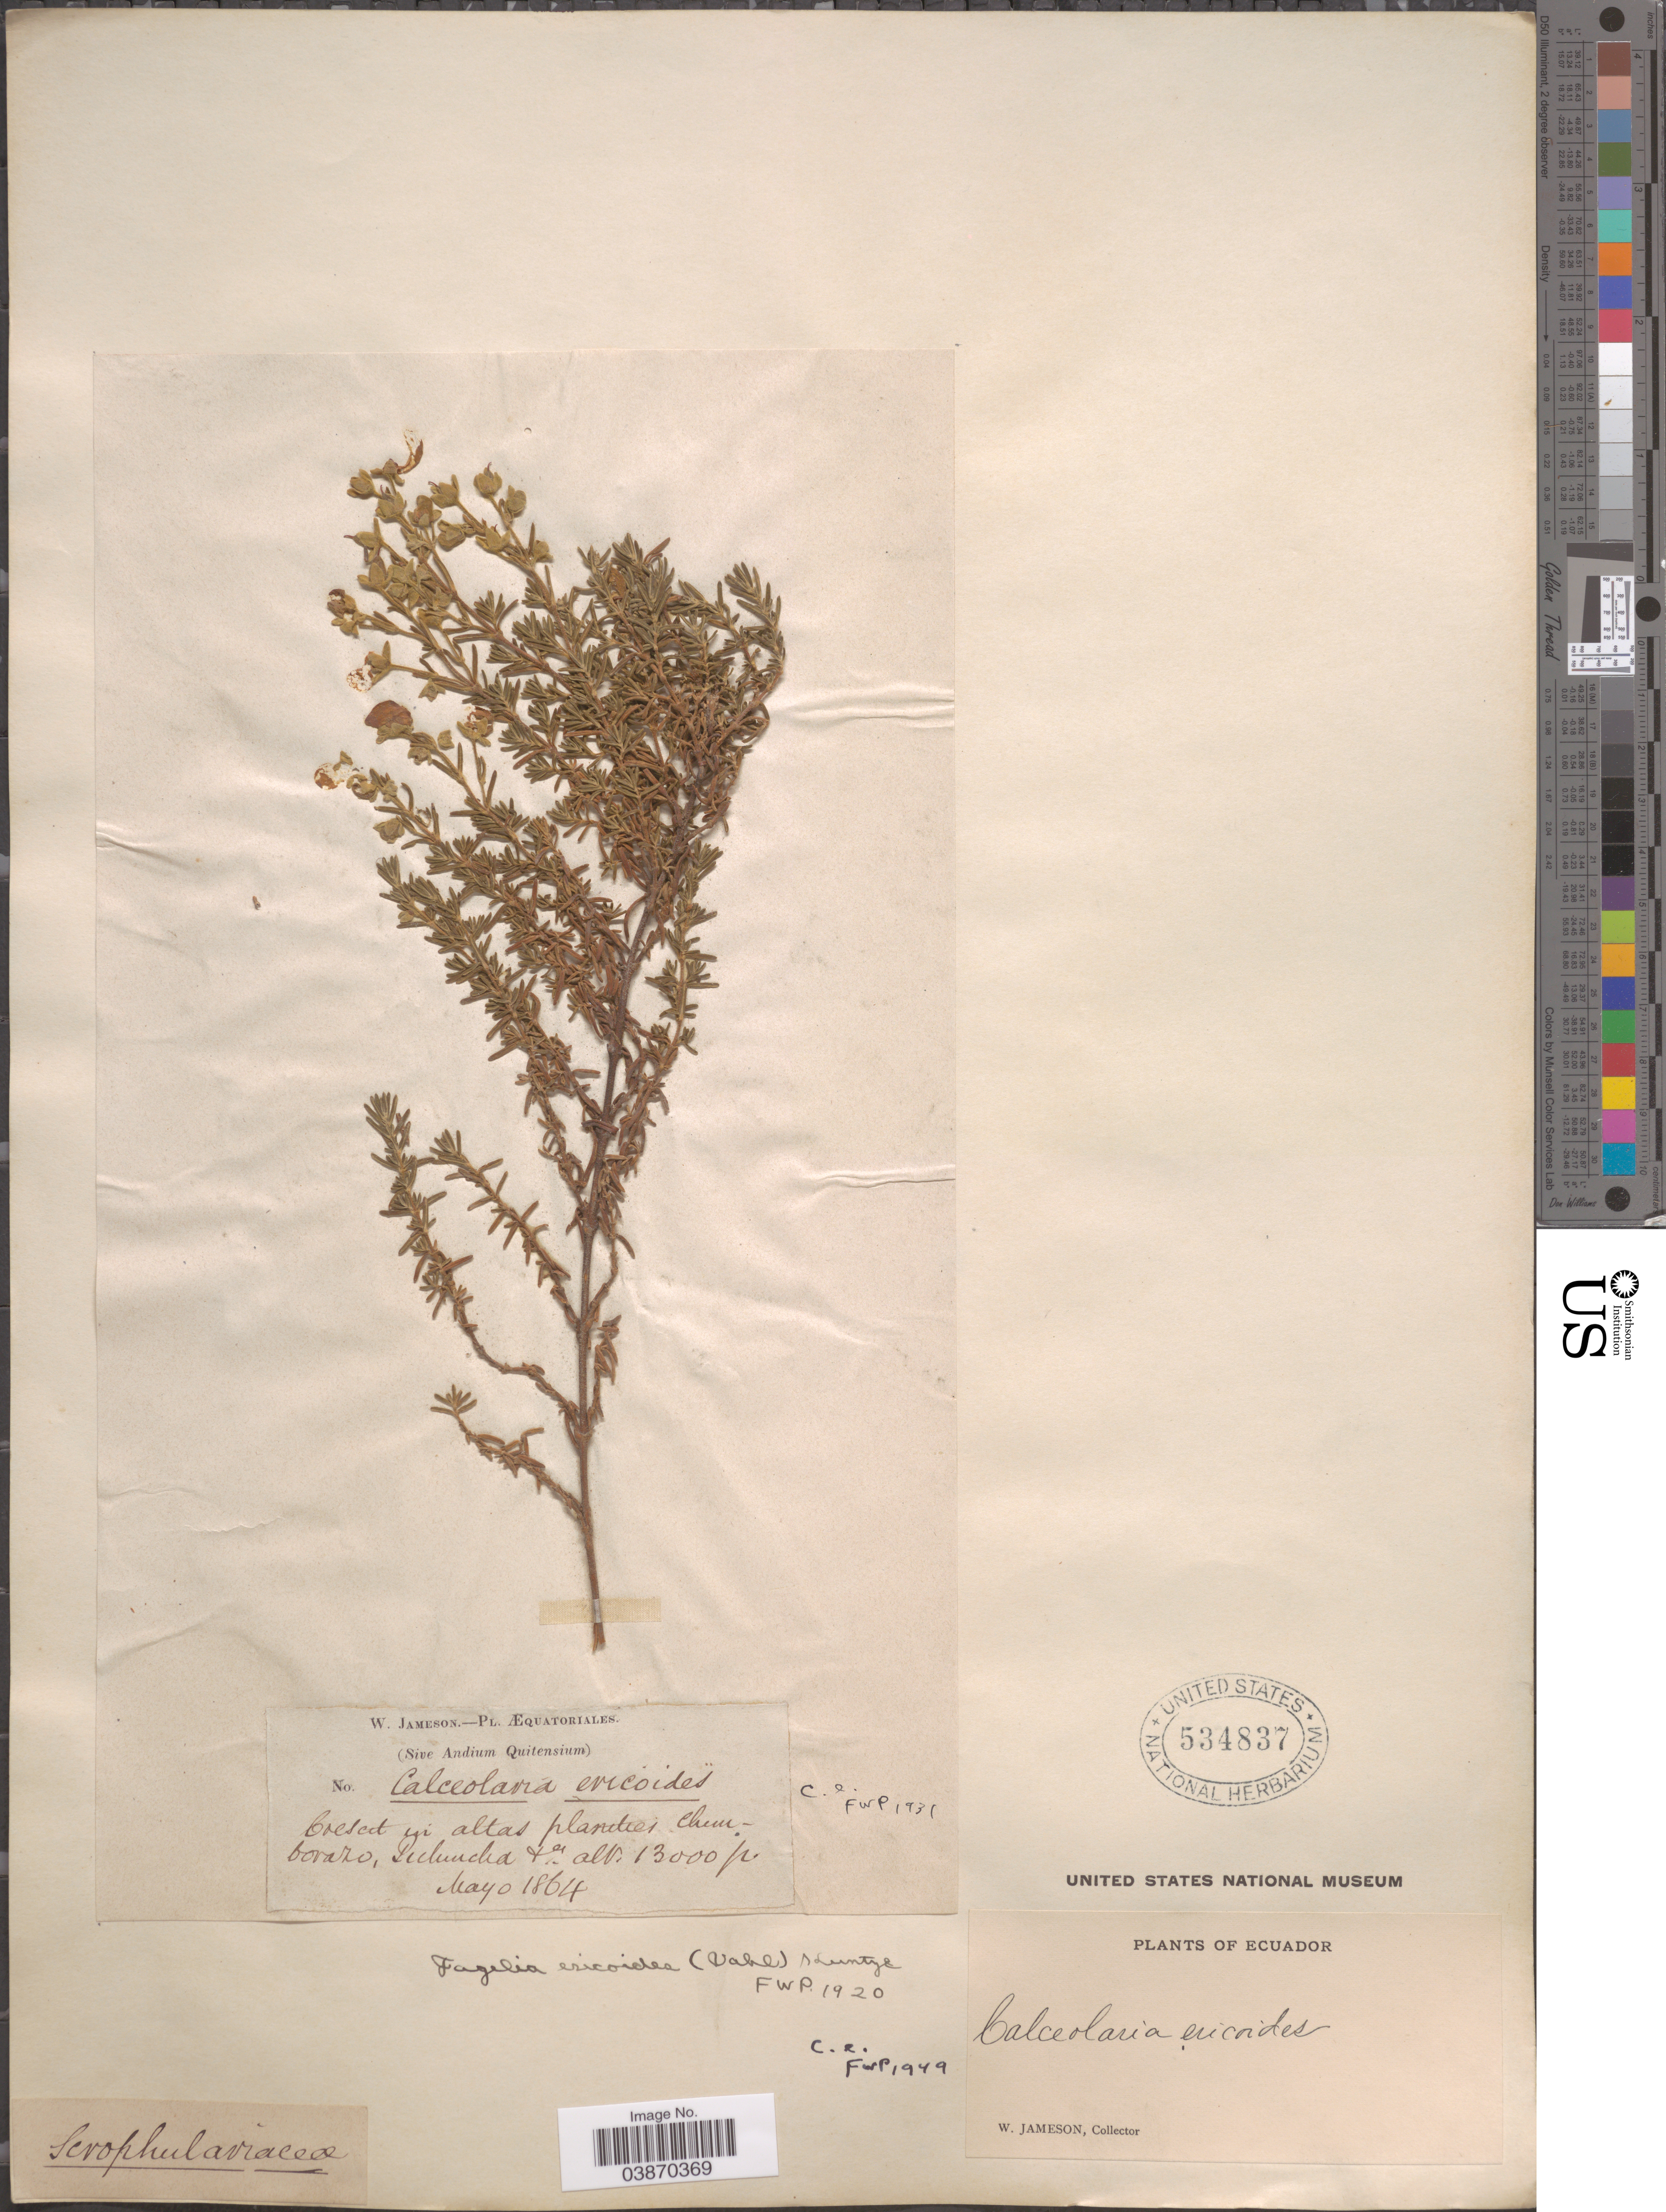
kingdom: Plantae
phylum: Tracheophyta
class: Magnoliopsida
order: Lamiales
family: Calceolariaceae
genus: Calceolaria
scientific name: Calceolaria ericoides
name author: Juss. ex Vahl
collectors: W. Jameson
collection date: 1864-05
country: Ecuador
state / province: Chimborazo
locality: Crescit in altas planities Chimborazo, Pichincha.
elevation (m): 3962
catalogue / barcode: US 534837